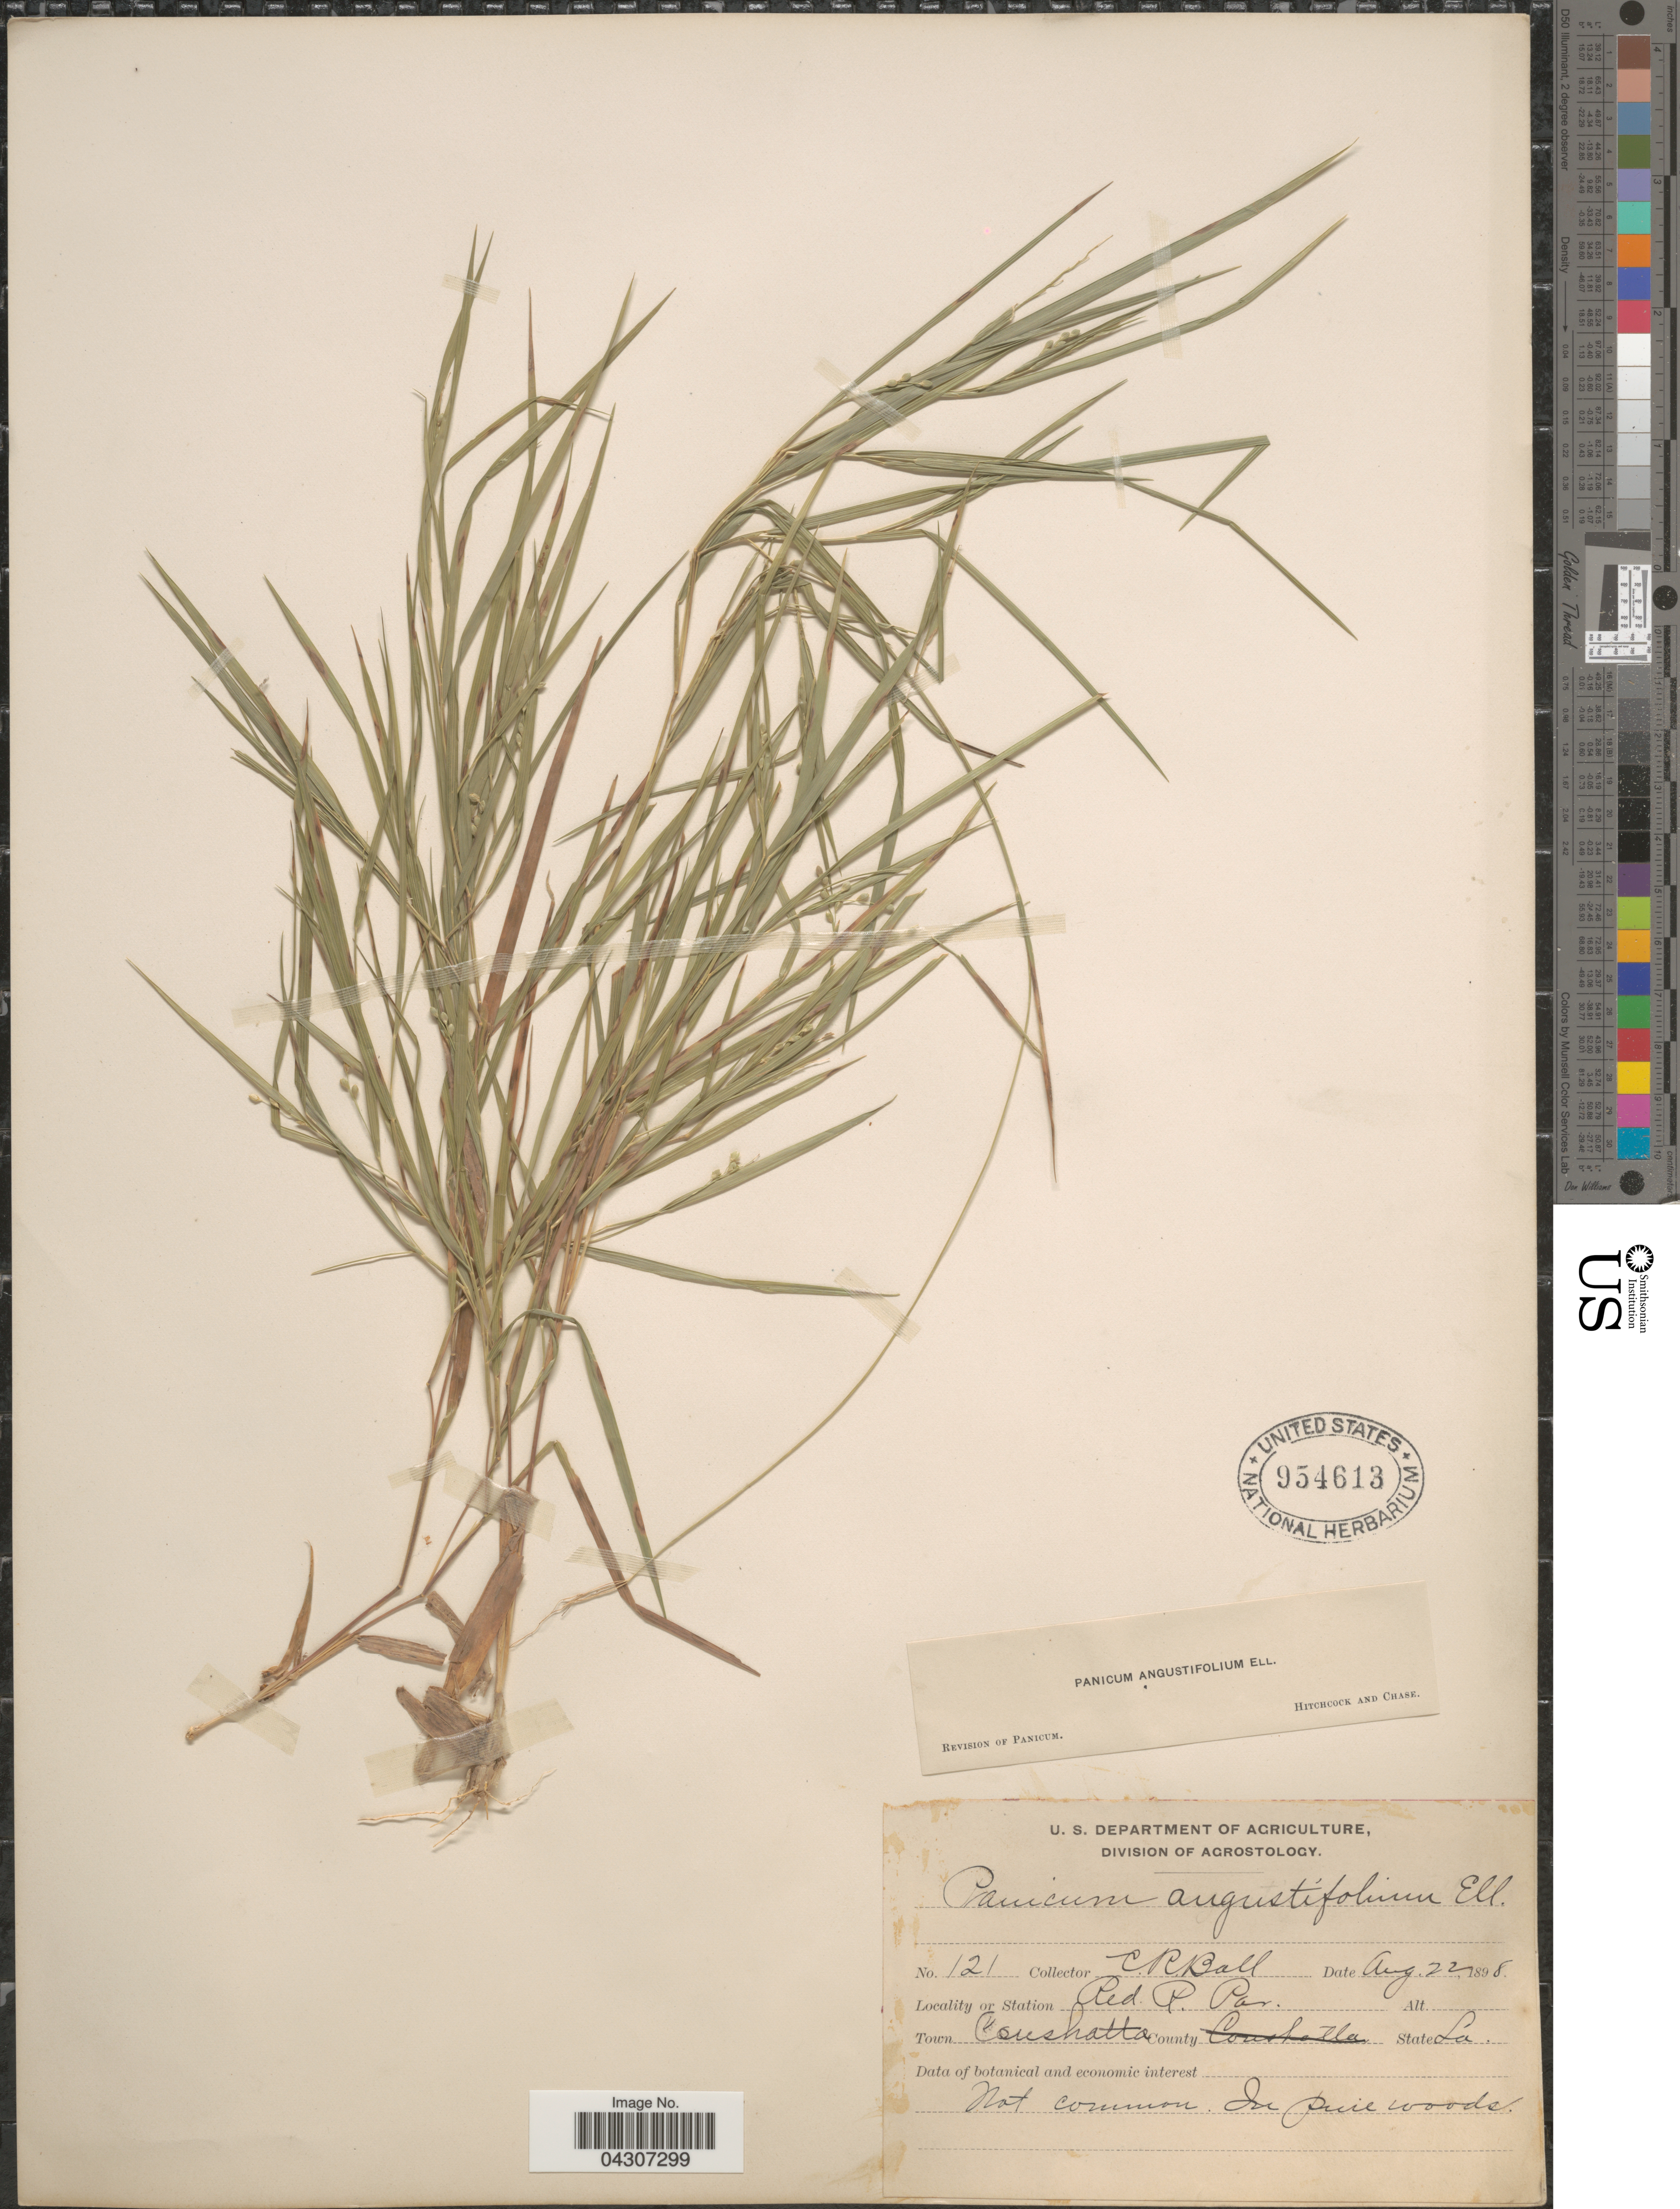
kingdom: Plantae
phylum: Tracheophyta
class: Liliopsida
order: Poales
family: Poaceae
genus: Dichanthelium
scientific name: Dichanthelium aciculare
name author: (Desv. ex Poir.) Gould & C.A. Clark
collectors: C. R. Ball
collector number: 121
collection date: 1898-08-22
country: United States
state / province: Louisiana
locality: Red P. Par. Town Coushatta.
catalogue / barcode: US 954613